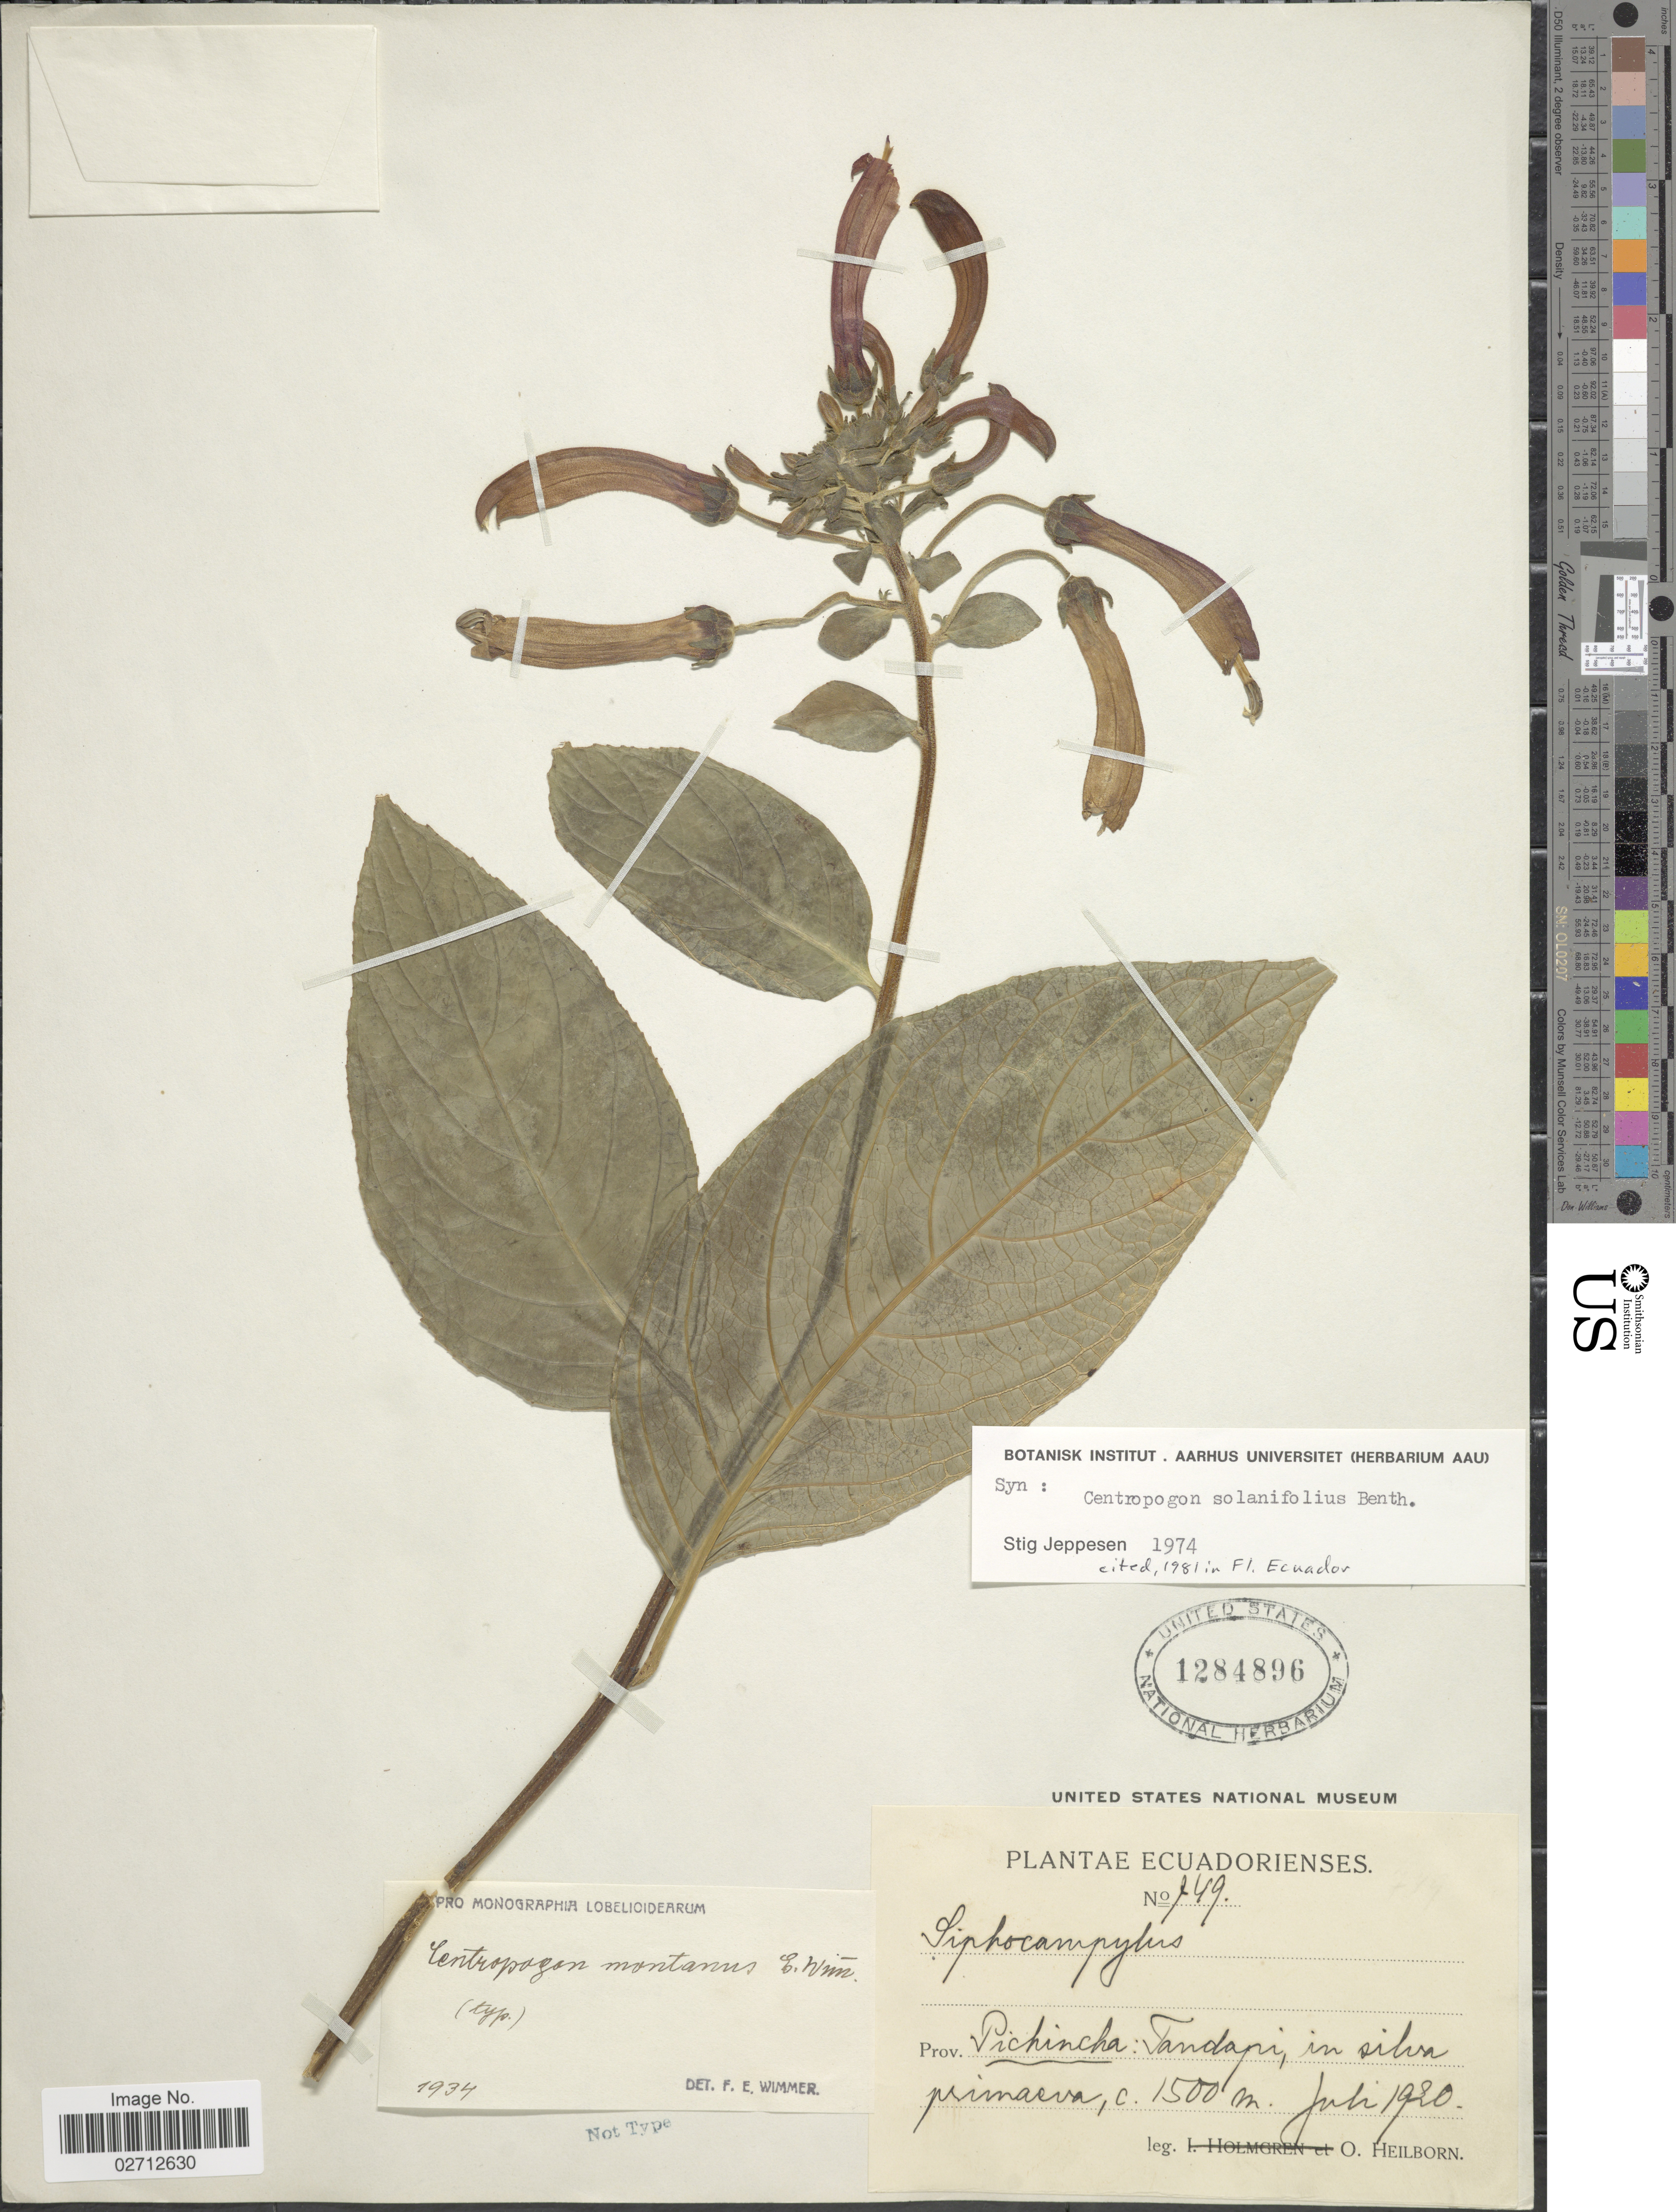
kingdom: Plantae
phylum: Tracheophyta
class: Magnoliopsida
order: Asterales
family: Campanulaceae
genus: Centropogon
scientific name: Centropogon solanifolius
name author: Benth.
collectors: O. Heilbron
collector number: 749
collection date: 1920-07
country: Ecuador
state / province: Pichincha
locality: Tandapi, in silva primaeva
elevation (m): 1500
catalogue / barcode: US 1284896